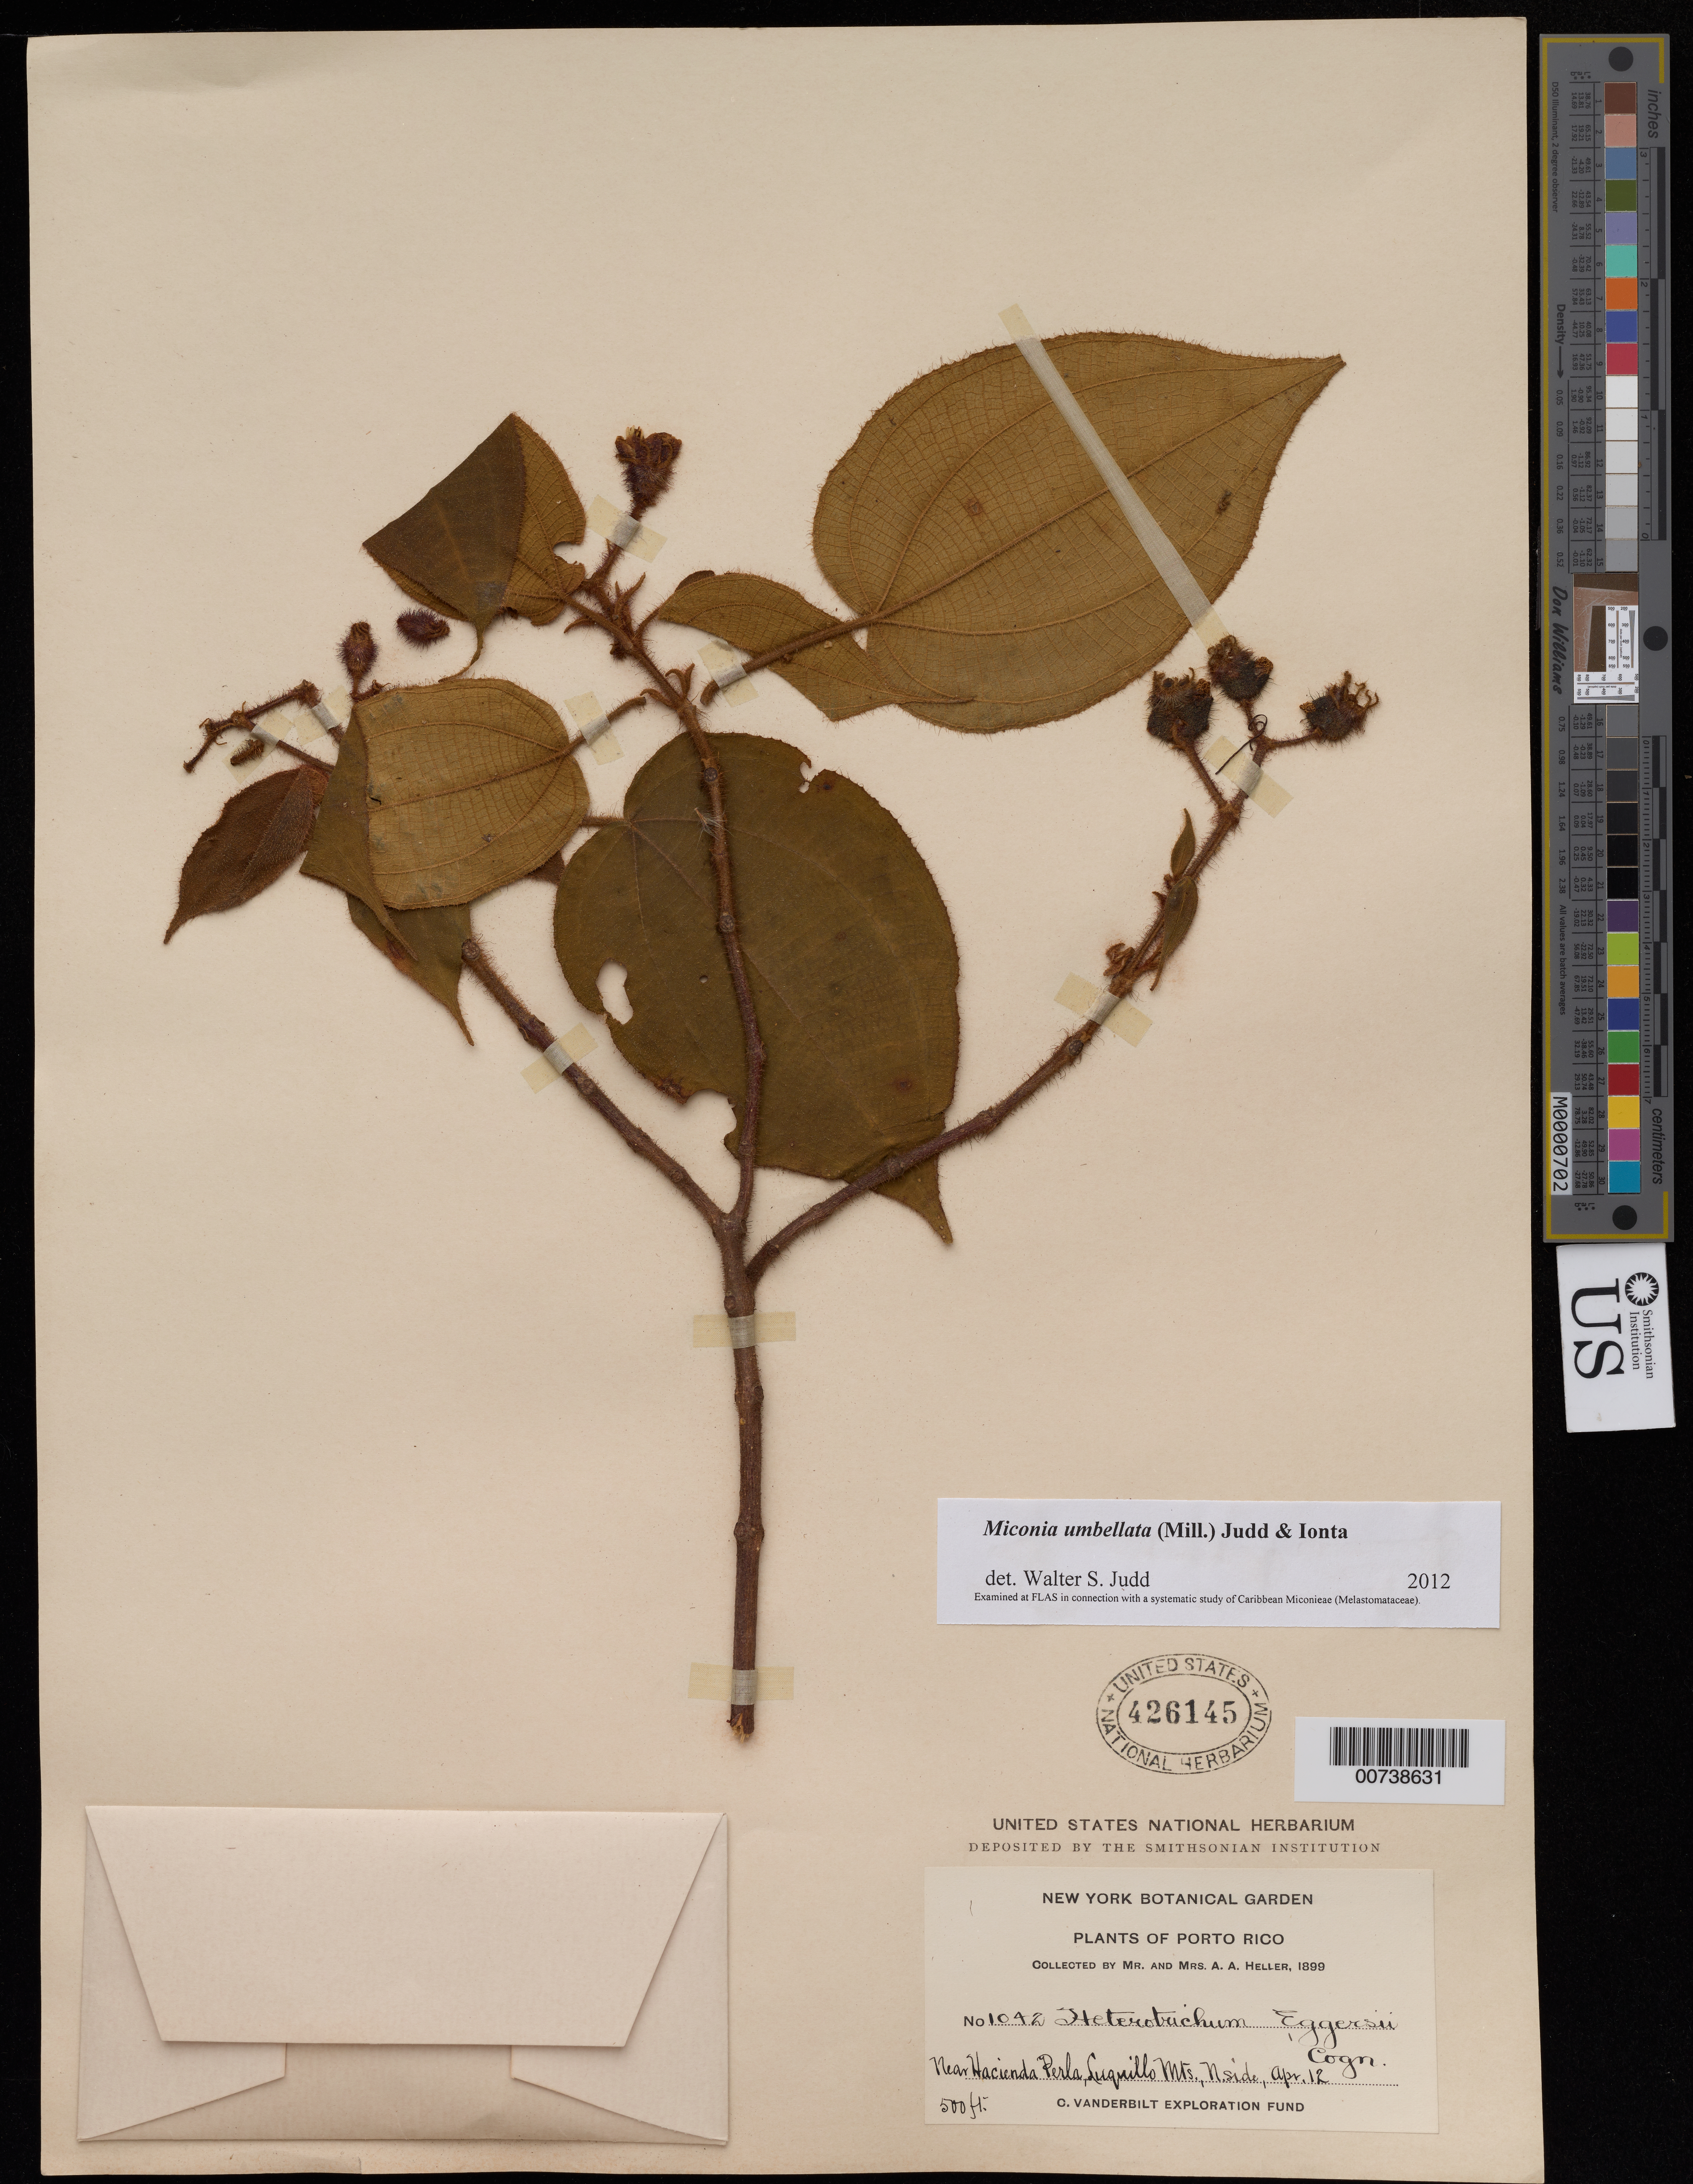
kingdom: Plantae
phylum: Tracheophyta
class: Magnoliopsida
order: Myrtales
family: Melastomataceae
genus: Miconia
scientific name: Miconia umbellata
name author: (Mill.) Judd & Ionta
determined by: Judd, Walter S.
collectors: A. A. Heller & E. G. Heller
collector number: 1042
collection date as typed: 12 Apr 1899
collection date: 1899-04-12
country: Puerto Rico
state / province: Luquillo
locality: Near Hacienda Perla, Luquillo Mountains, North side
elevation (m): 152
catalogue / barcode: US 426145